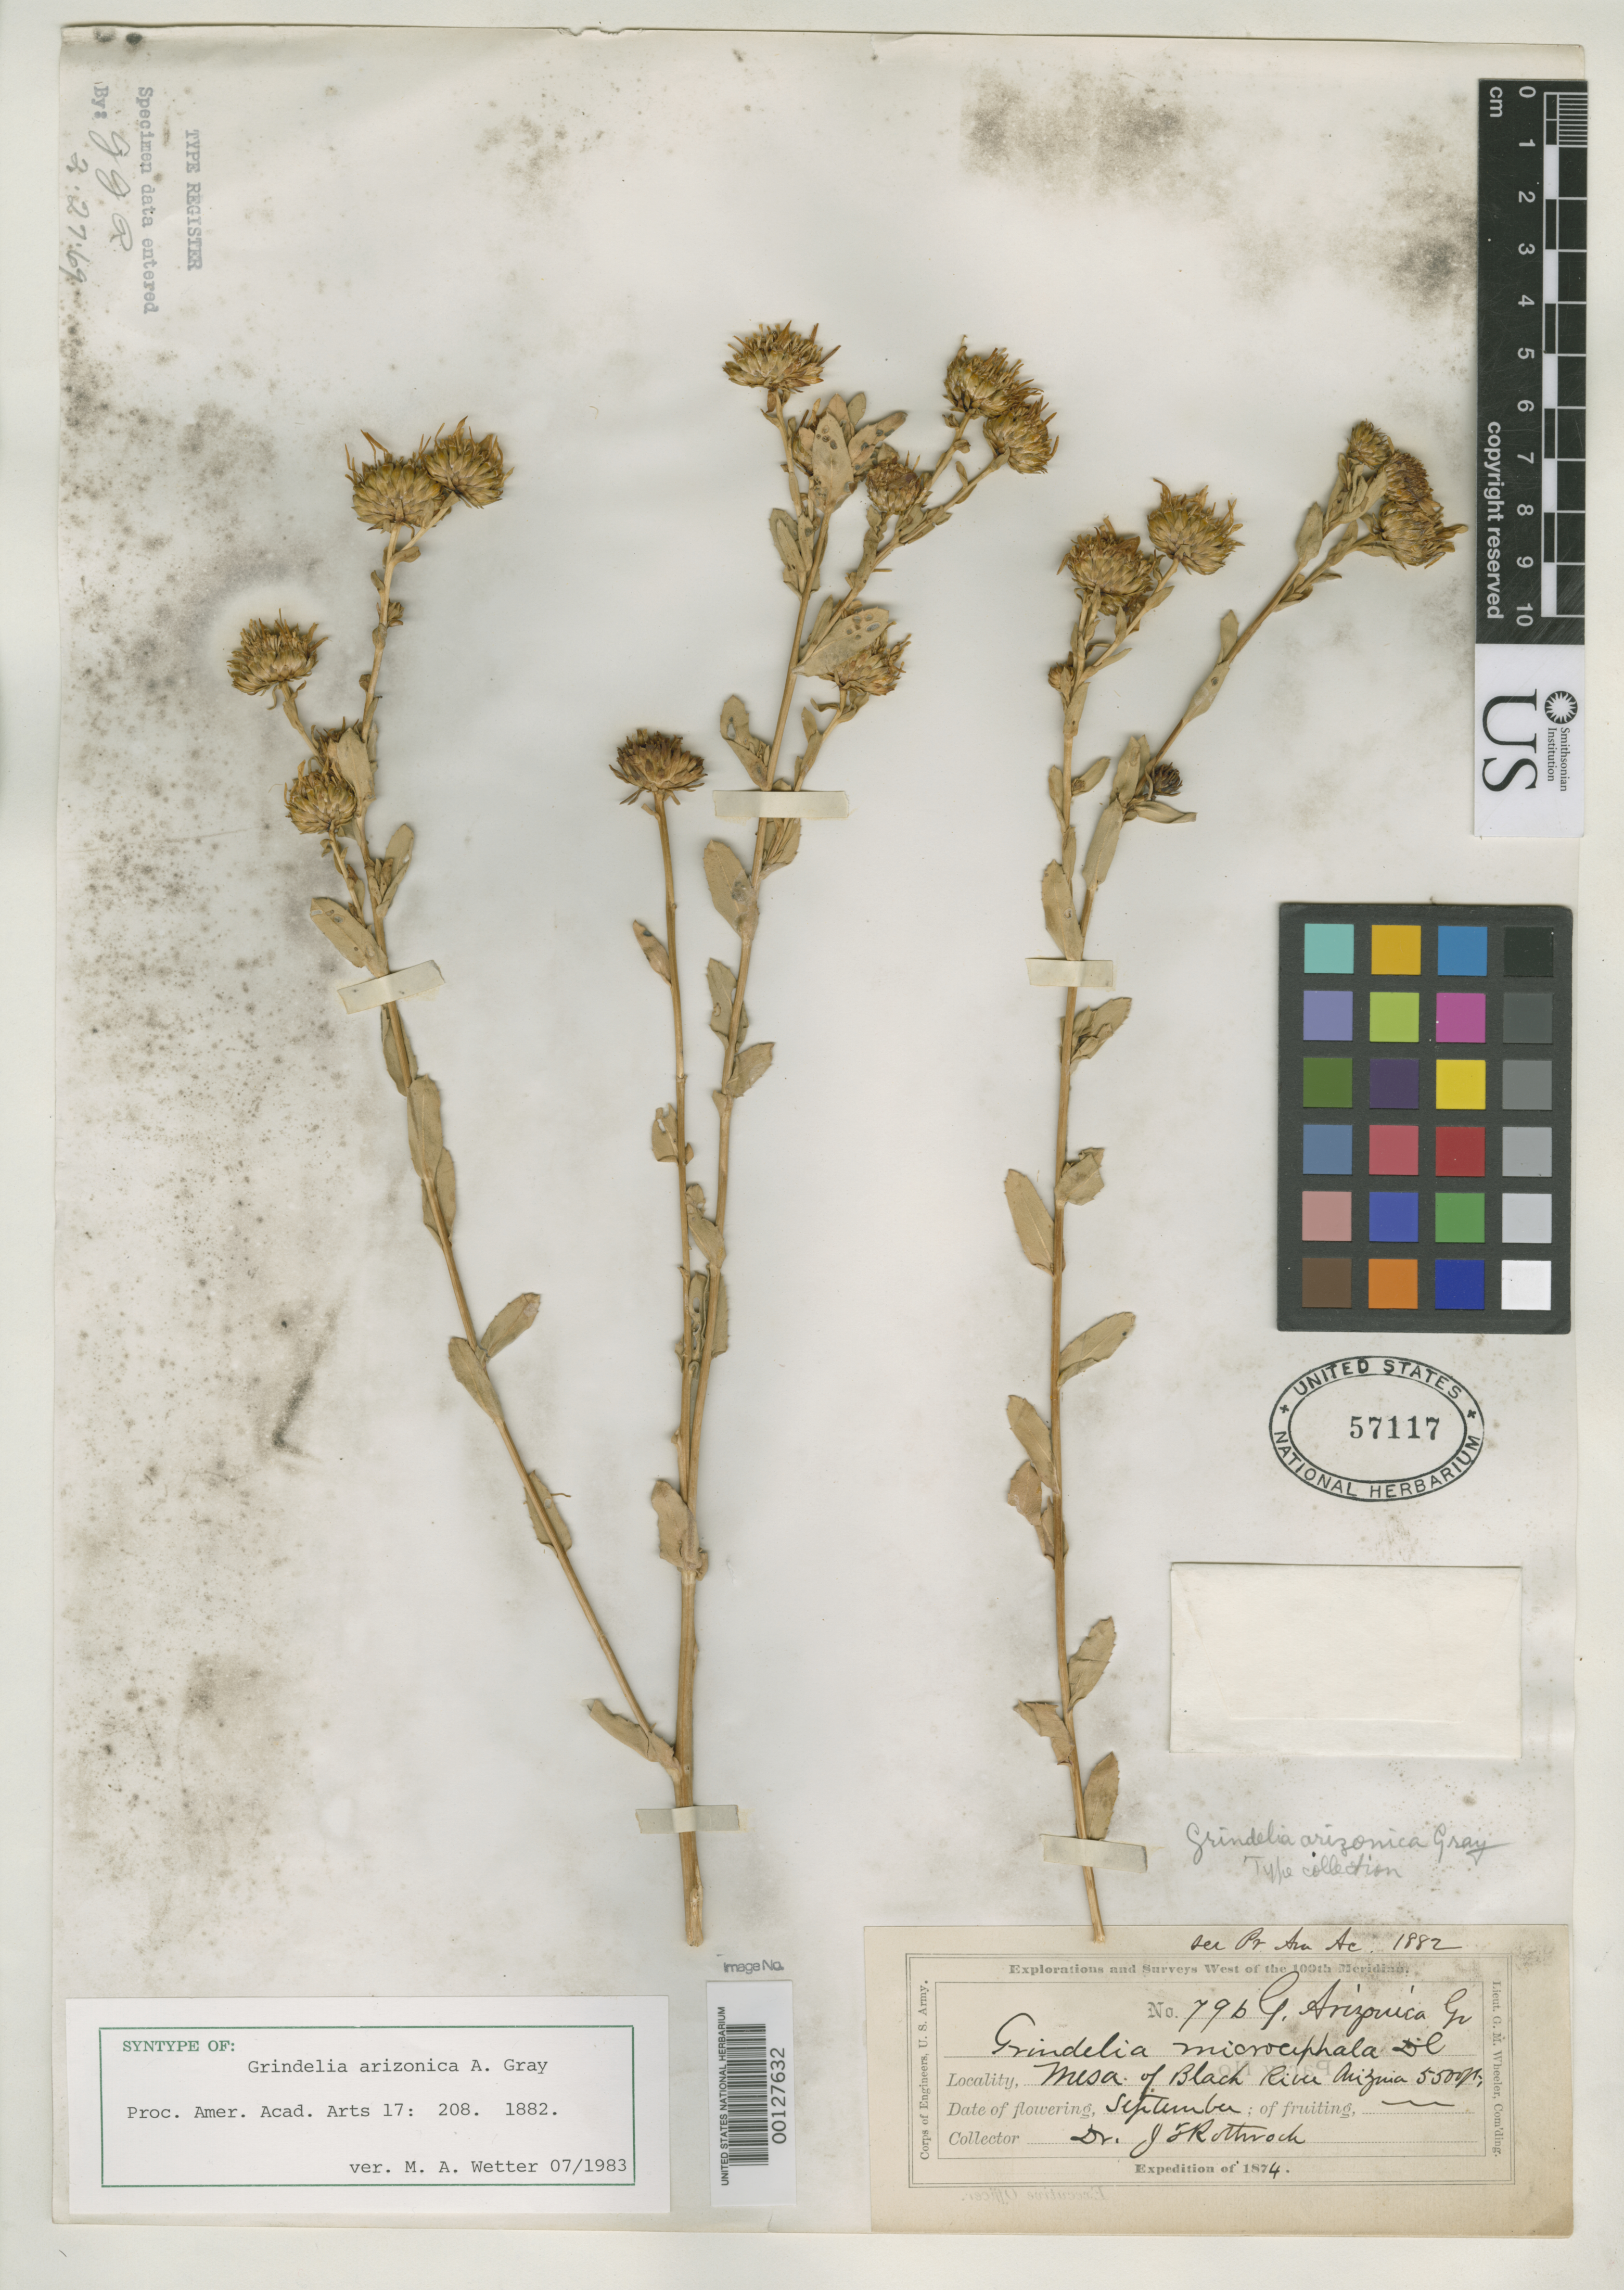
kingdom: Plantae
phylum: Tracheophyta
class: Magnoliopsida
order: Asterales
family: Asteraceae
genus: Grindelia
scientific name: Grindelia arizonica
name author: A. Gray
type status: Isosyntype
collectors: J. T. Rothrock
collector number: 796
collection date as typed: Sep 1874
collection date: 1874-09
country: United States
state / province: Arizona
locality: Mesa of Black River.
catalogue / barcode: US 57117